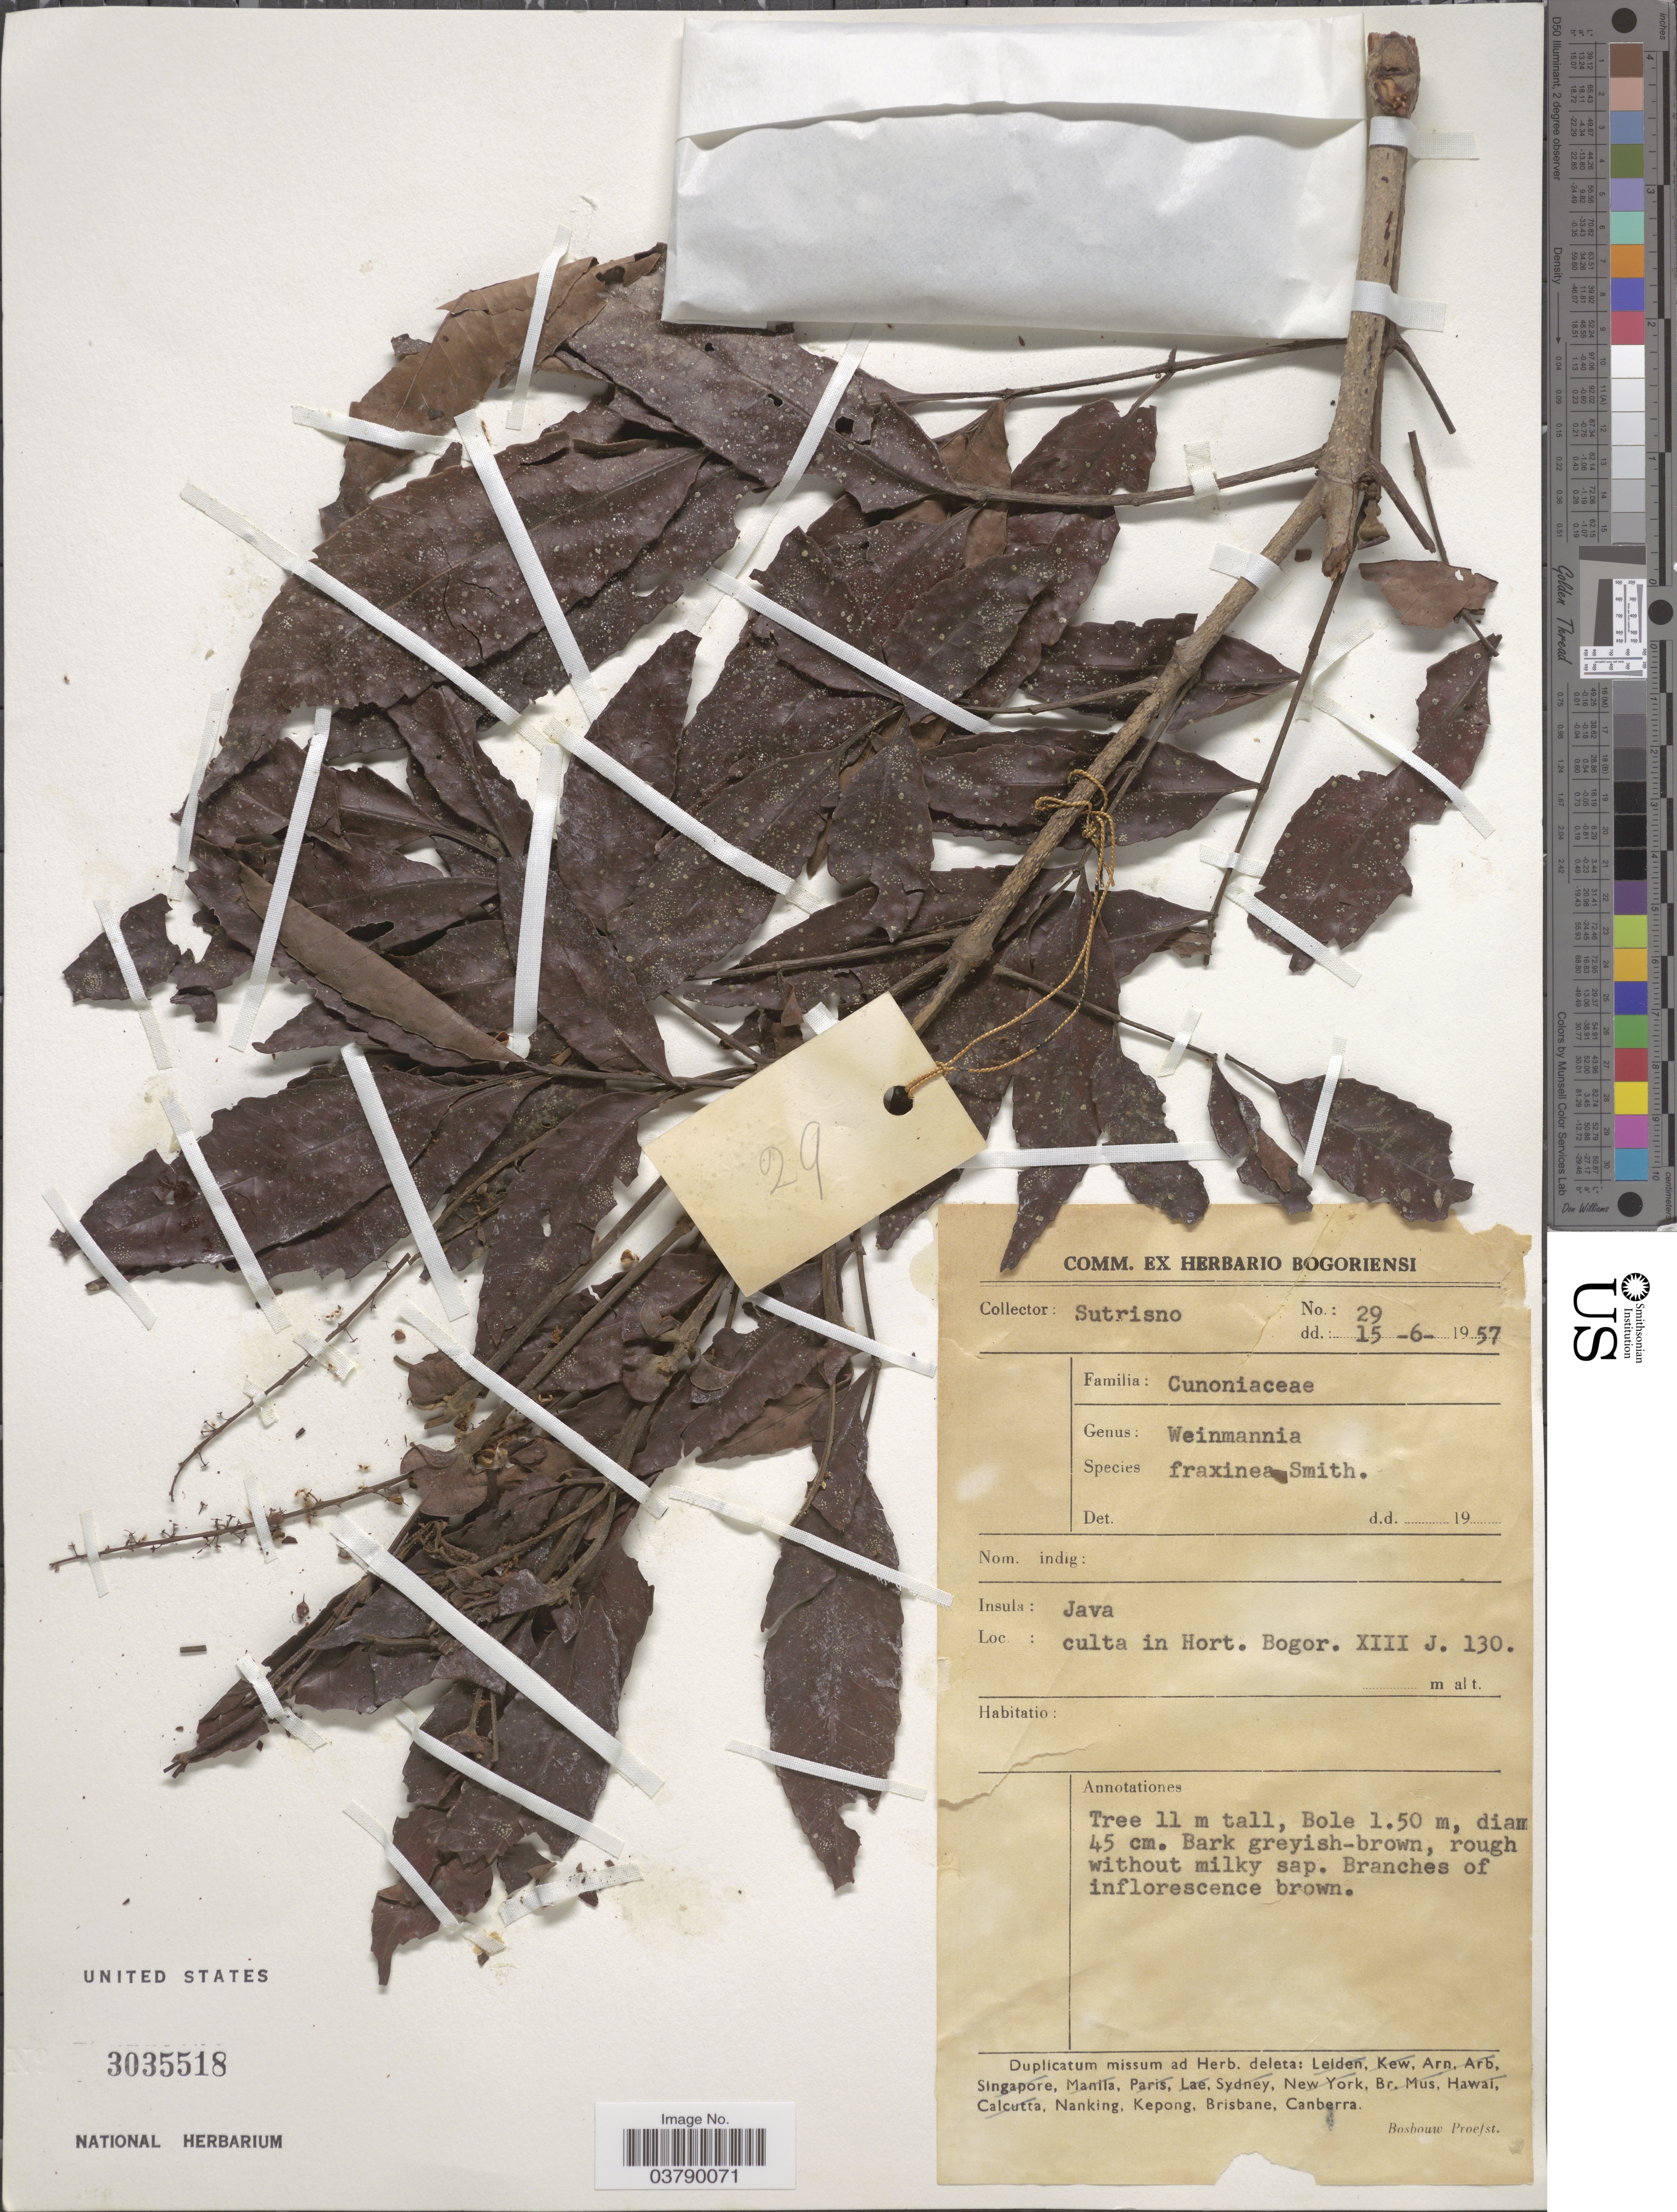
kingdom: Plantae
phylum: Tracheophyta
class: Magnoliopsida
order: Oxalidales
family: Cunoniaceae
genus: Pterophylla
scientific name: Pterophylla fraxinea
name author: D. Don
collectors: P. Sutrisno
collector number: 29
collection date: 1957-06-15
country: Indonesia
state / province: Java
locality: Insula: Java. In Hort. Bogor. XIII J. 130.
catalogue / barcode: US 3035518